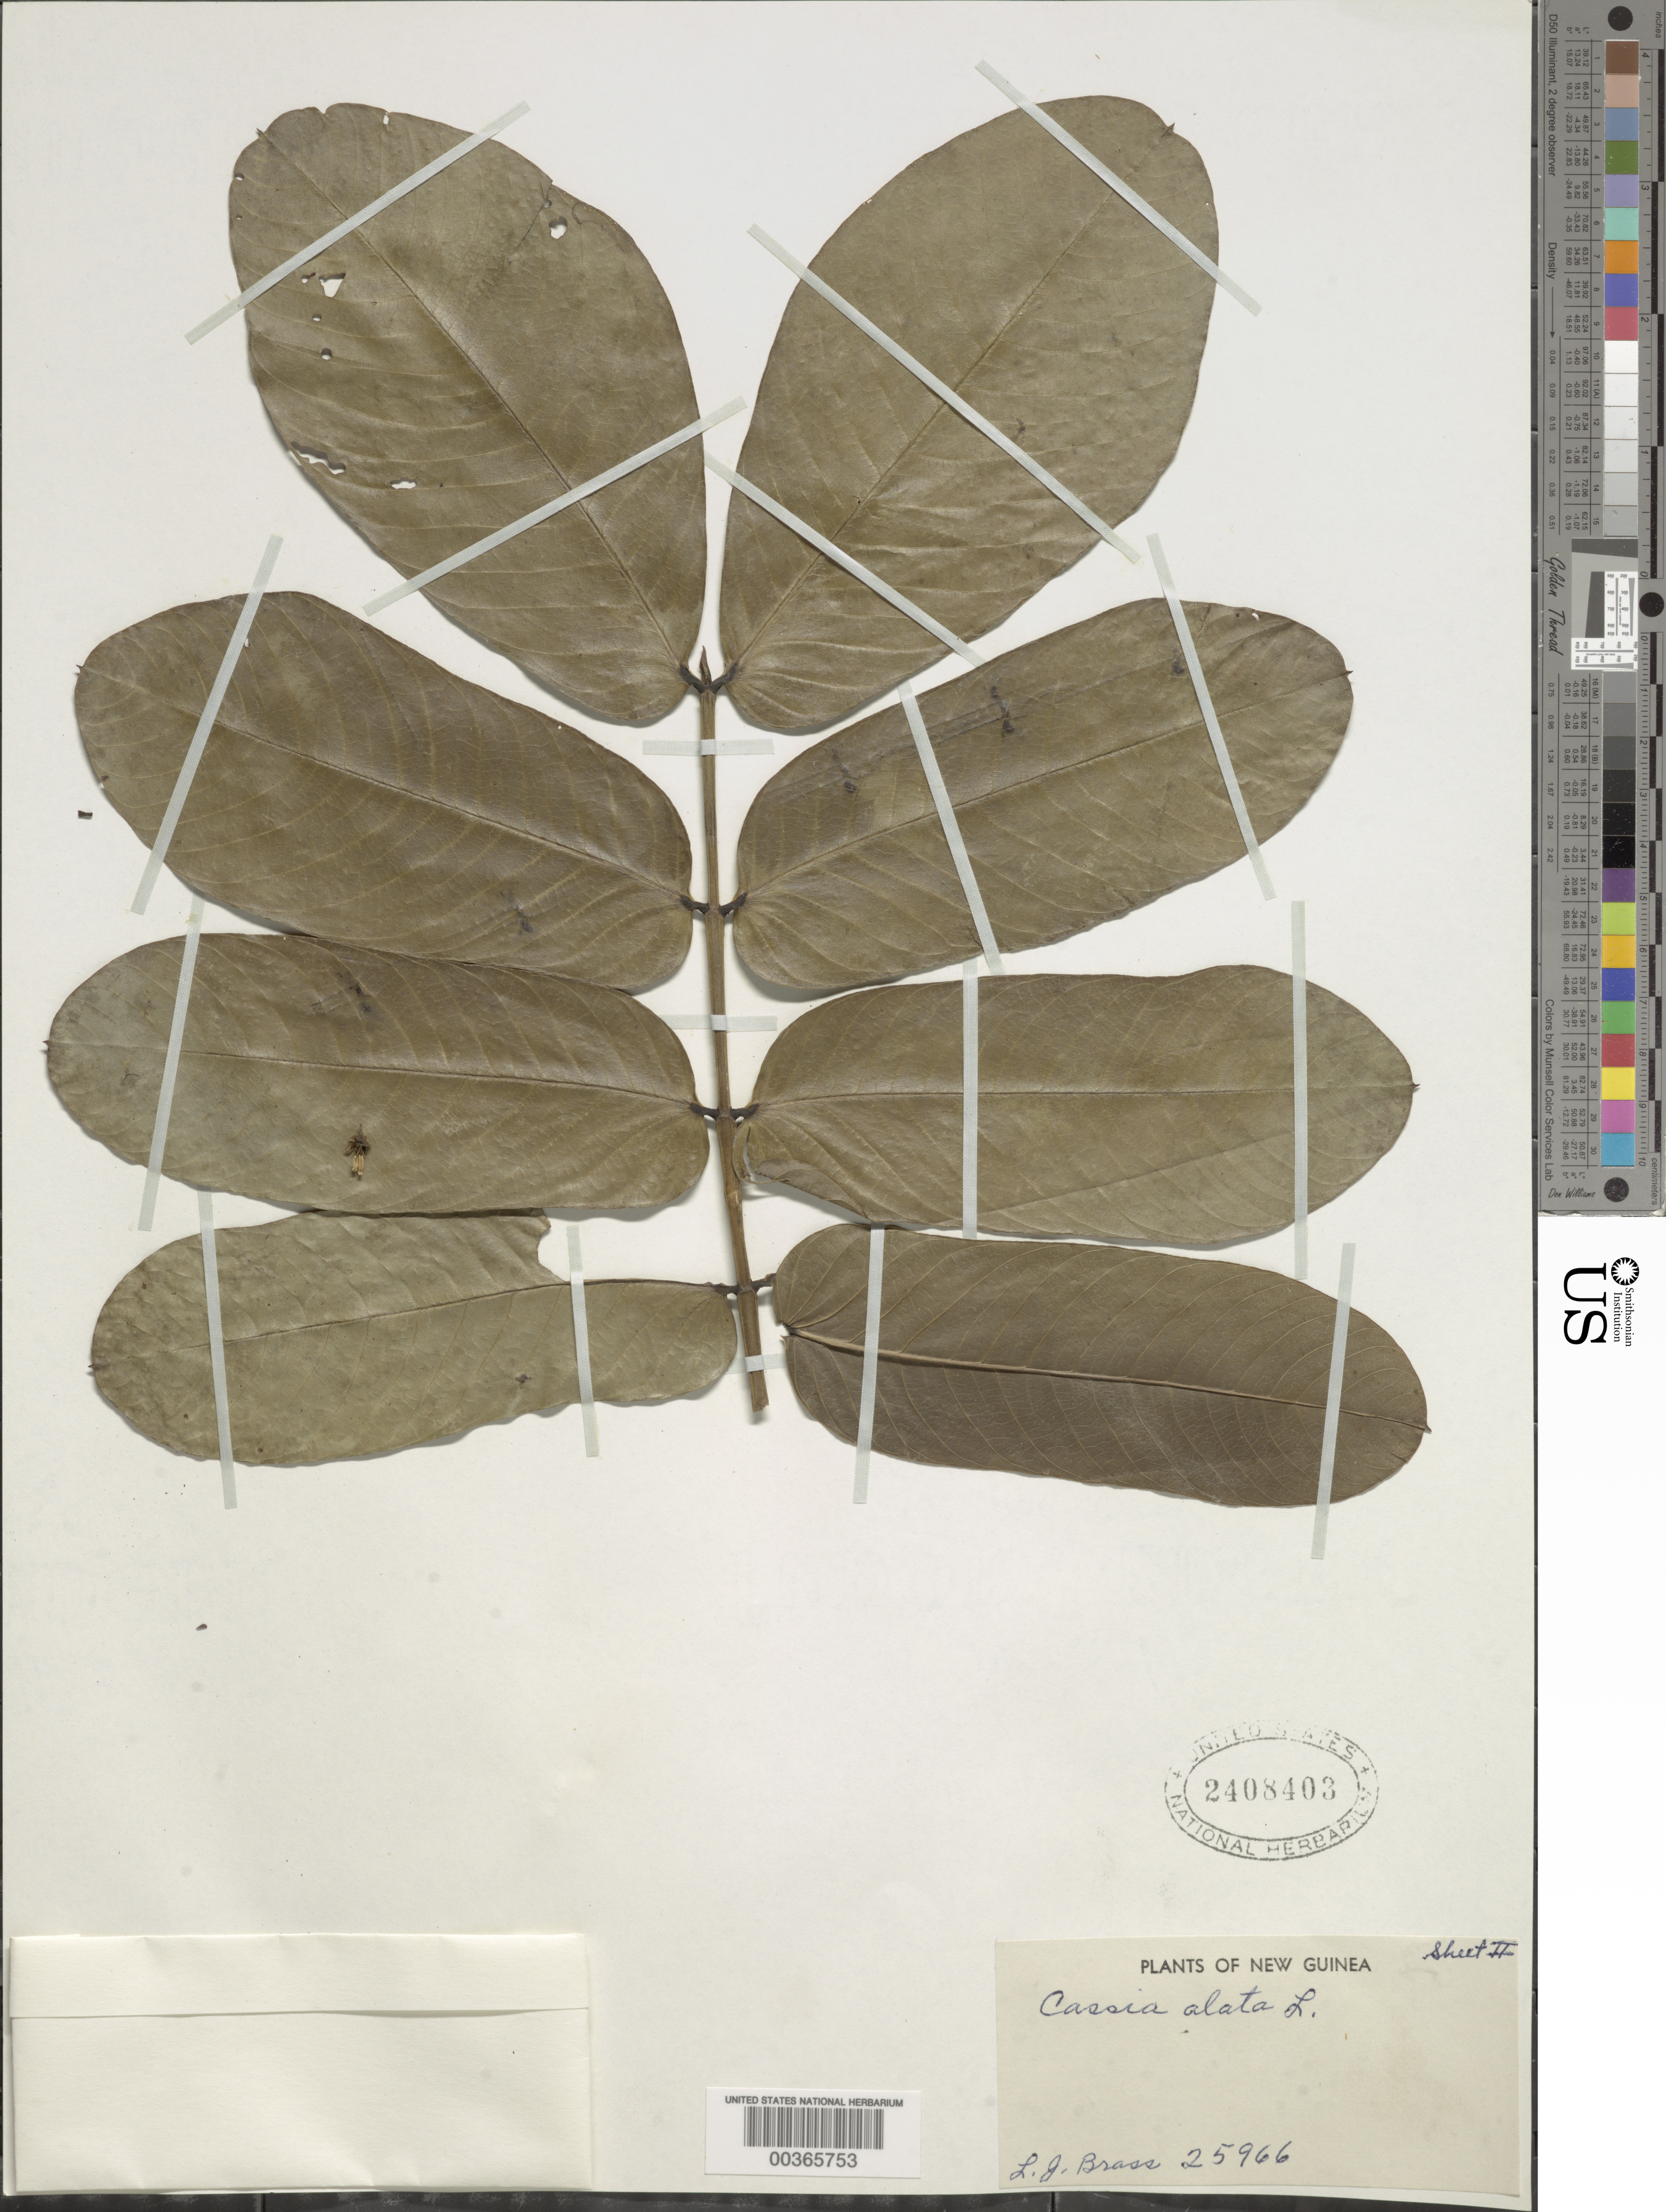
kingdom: Plantae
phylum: Tracheophyta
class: Magnoliopsida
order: Fabales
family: Fabaceae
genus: Senna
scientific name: Senna alata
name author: (L.) Roxb.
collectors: L. J. Brass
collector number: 25966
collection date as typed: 25 May 1956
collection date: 1956-05-25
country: Papua New Guinea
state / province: Milne Bay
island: Fergusson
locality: Fergusson i.; iamelele no. 1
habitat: Silty banks of a stream in rain forest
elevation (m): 15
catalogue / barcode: US 2408403